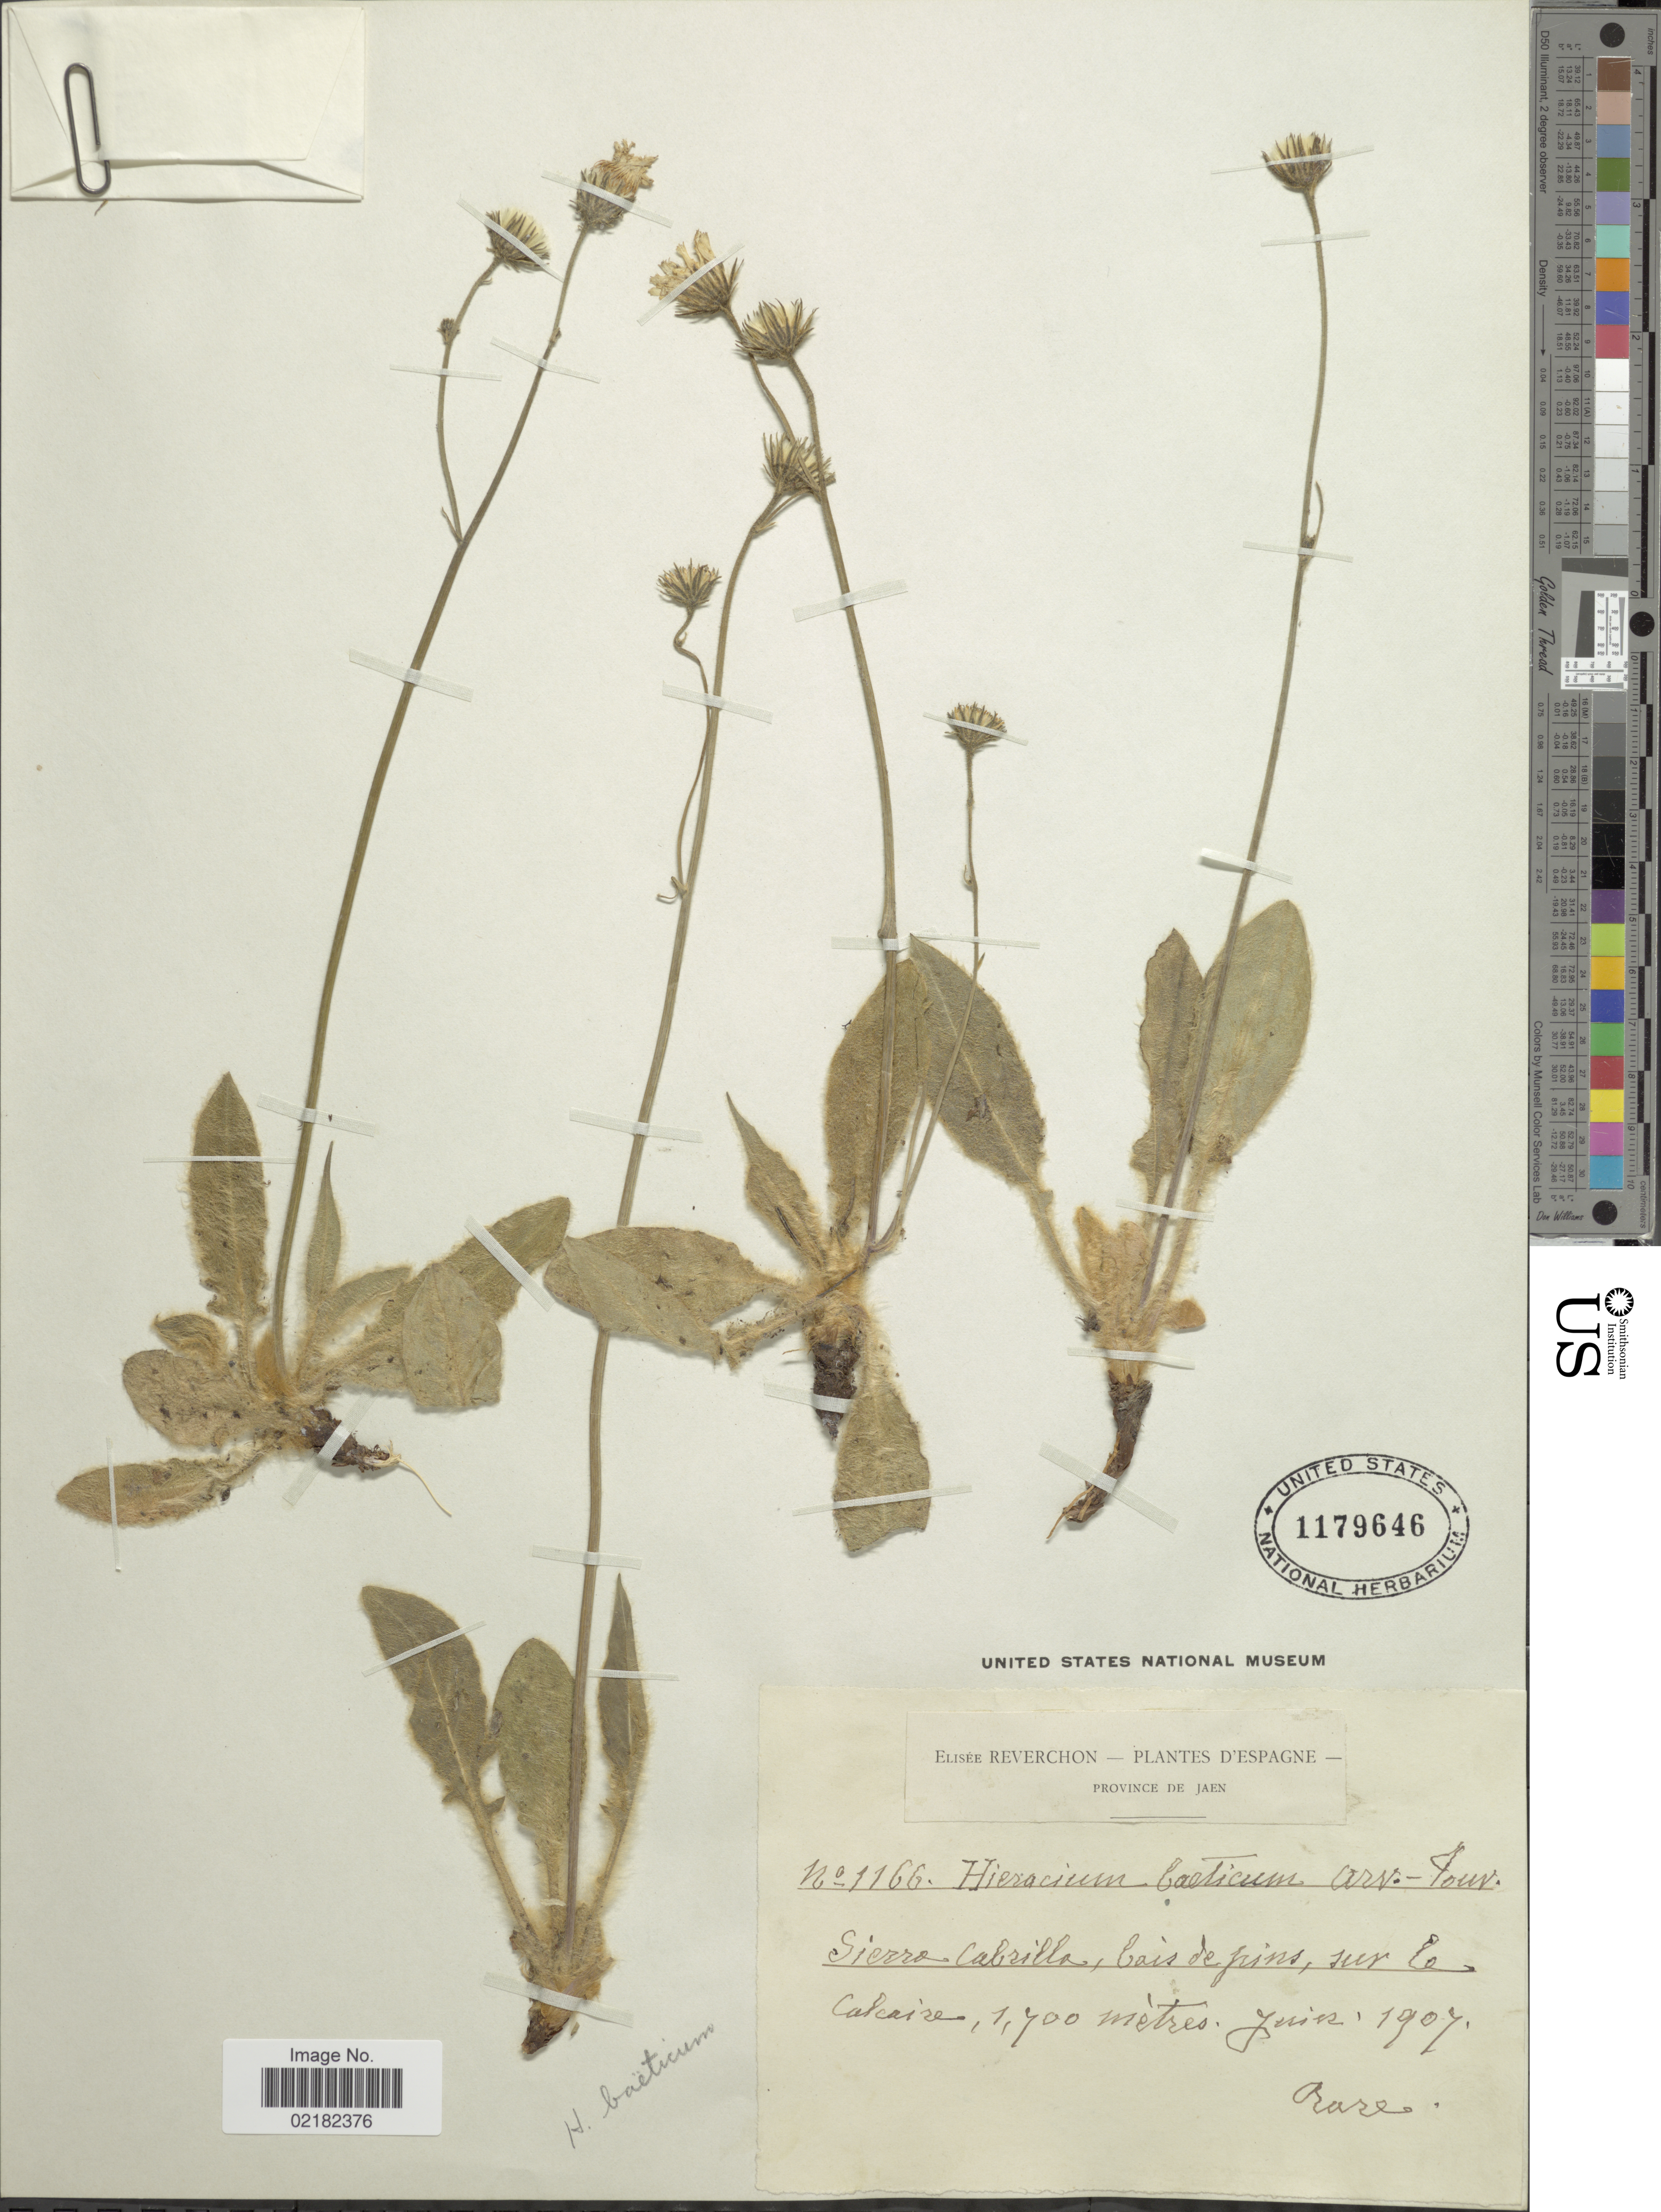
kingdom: Plantae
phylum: Tracheophyta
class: Magnoliopsida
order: Asterales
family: Asteraceae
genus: Hieracium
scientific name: Hieracium bourgaei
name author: Boiss.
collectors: E. Reverchon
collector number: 1166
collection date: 1907-06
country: Spain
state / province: Andalucia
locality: Province de Jaen, Sierra Cabrilla, bois de pins, sur le calcaire.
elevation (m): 1700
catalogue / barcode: US 1179646